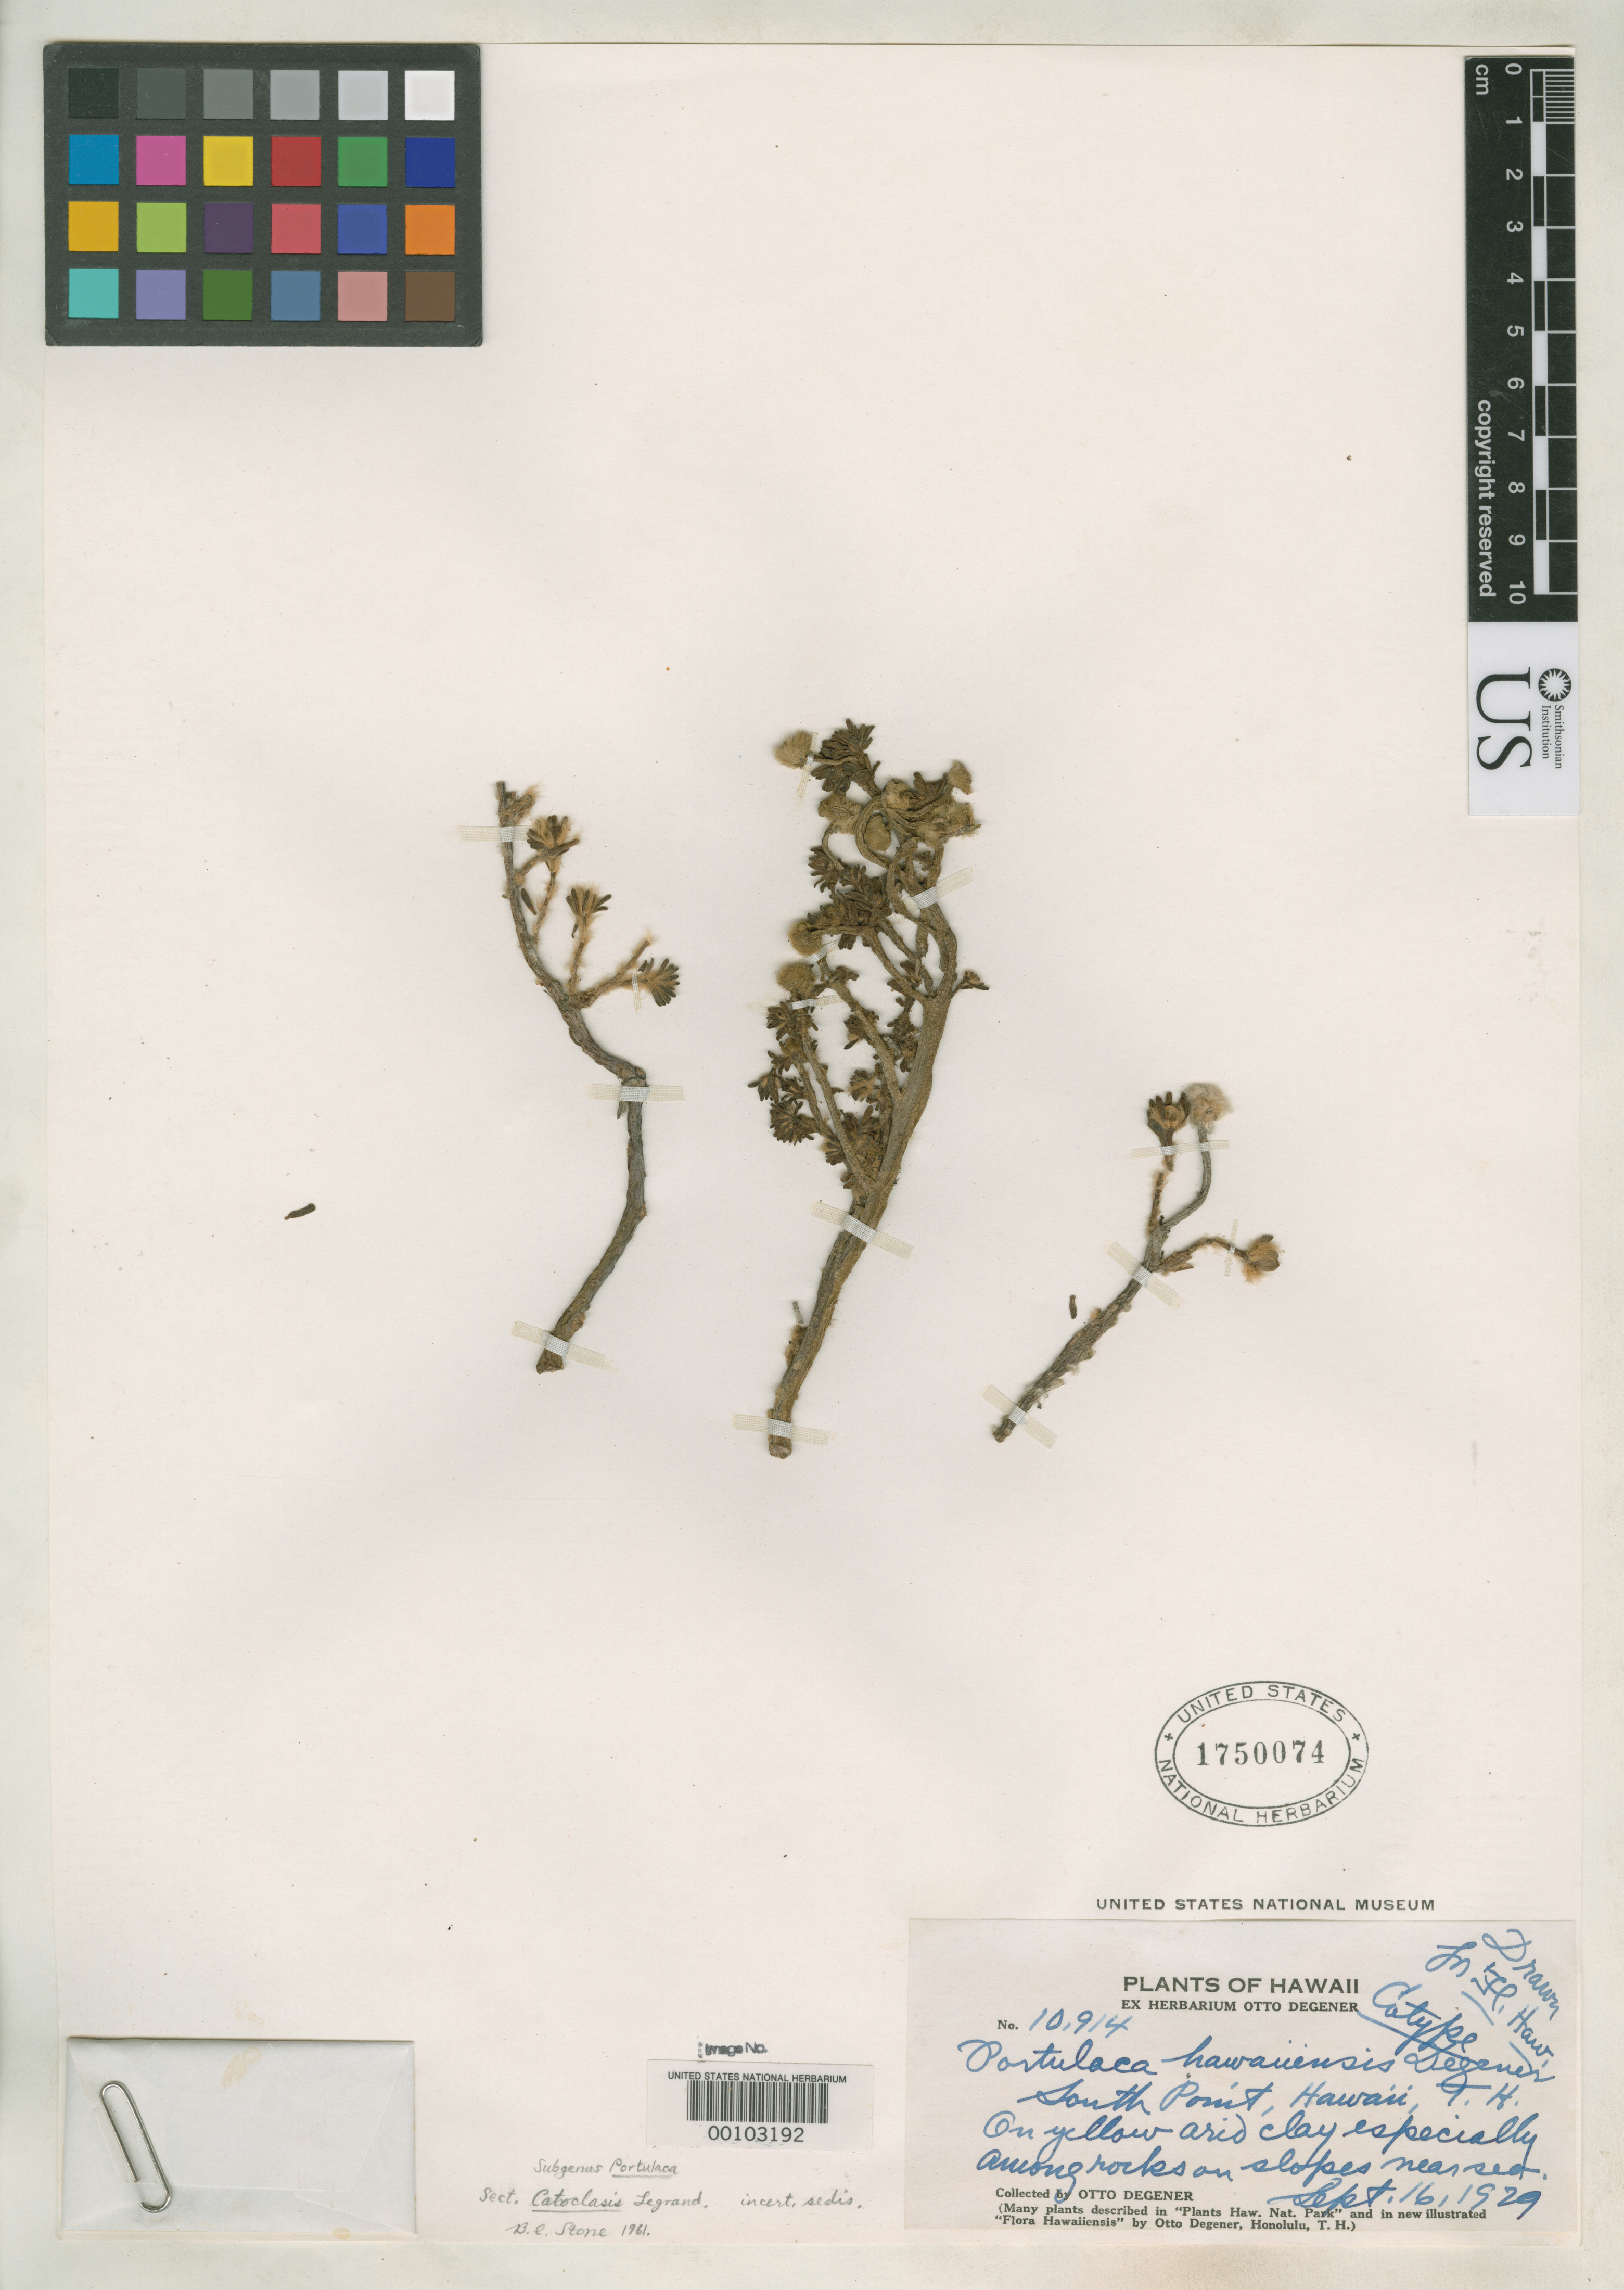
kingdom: Plantae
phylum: Tracheophyta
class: Magnoliopsida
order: Caryophyllales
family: Portulacaceae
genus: Portulaca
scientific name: Portulaca hawaiiensis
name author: O. Deg.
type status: Isotype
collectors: O. Degener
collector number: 10914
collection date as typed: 16 Sep 1929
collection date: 1929-09-16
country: United States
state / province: Hawaii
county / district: Hawaii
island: Hawaii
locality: South Point.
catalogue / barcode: US 1750074